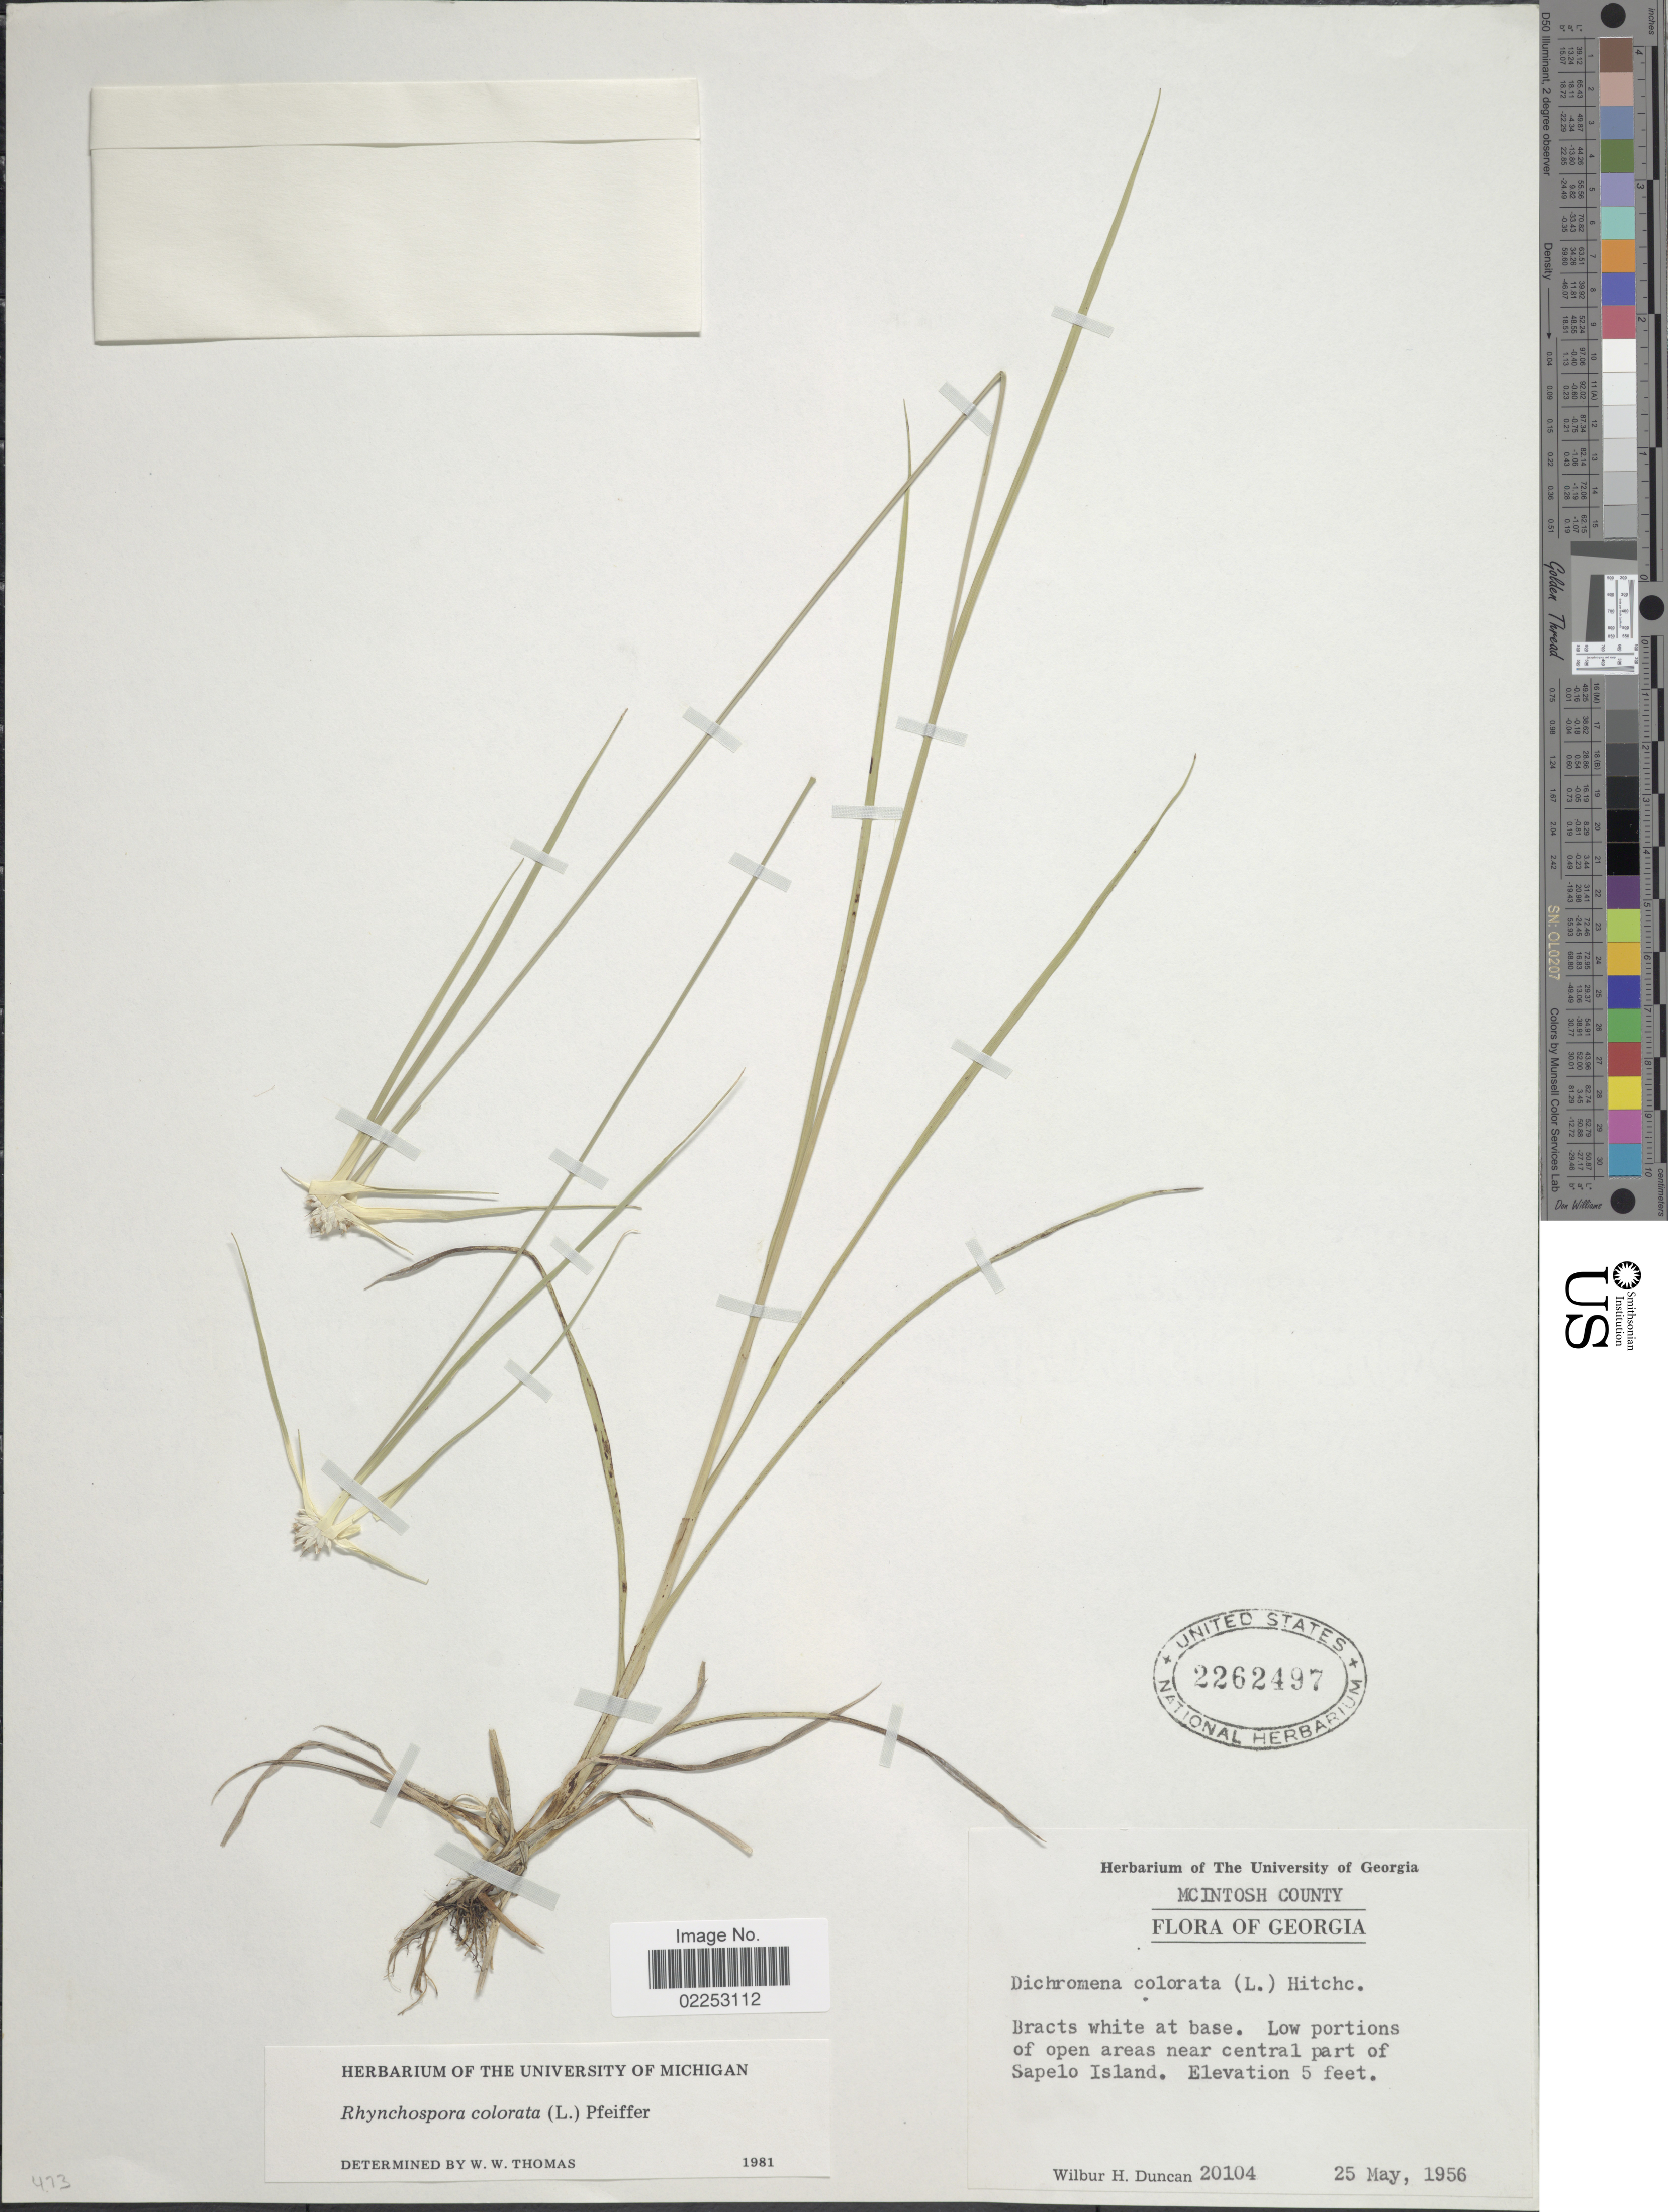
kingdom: Plantae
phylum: Tracheophyta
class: Liliopsida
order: Poales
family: Cyperaceae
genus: Rhynchospora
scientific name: Rhynchospora colorata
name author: (L.) H. Pfeiff.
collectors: W. H. Duncan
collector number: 20104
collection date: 1956-05-25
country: United States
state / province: Georgia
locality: McIntosh County. near central part of Sapelo Island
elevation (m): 2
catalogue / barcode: US 2262497